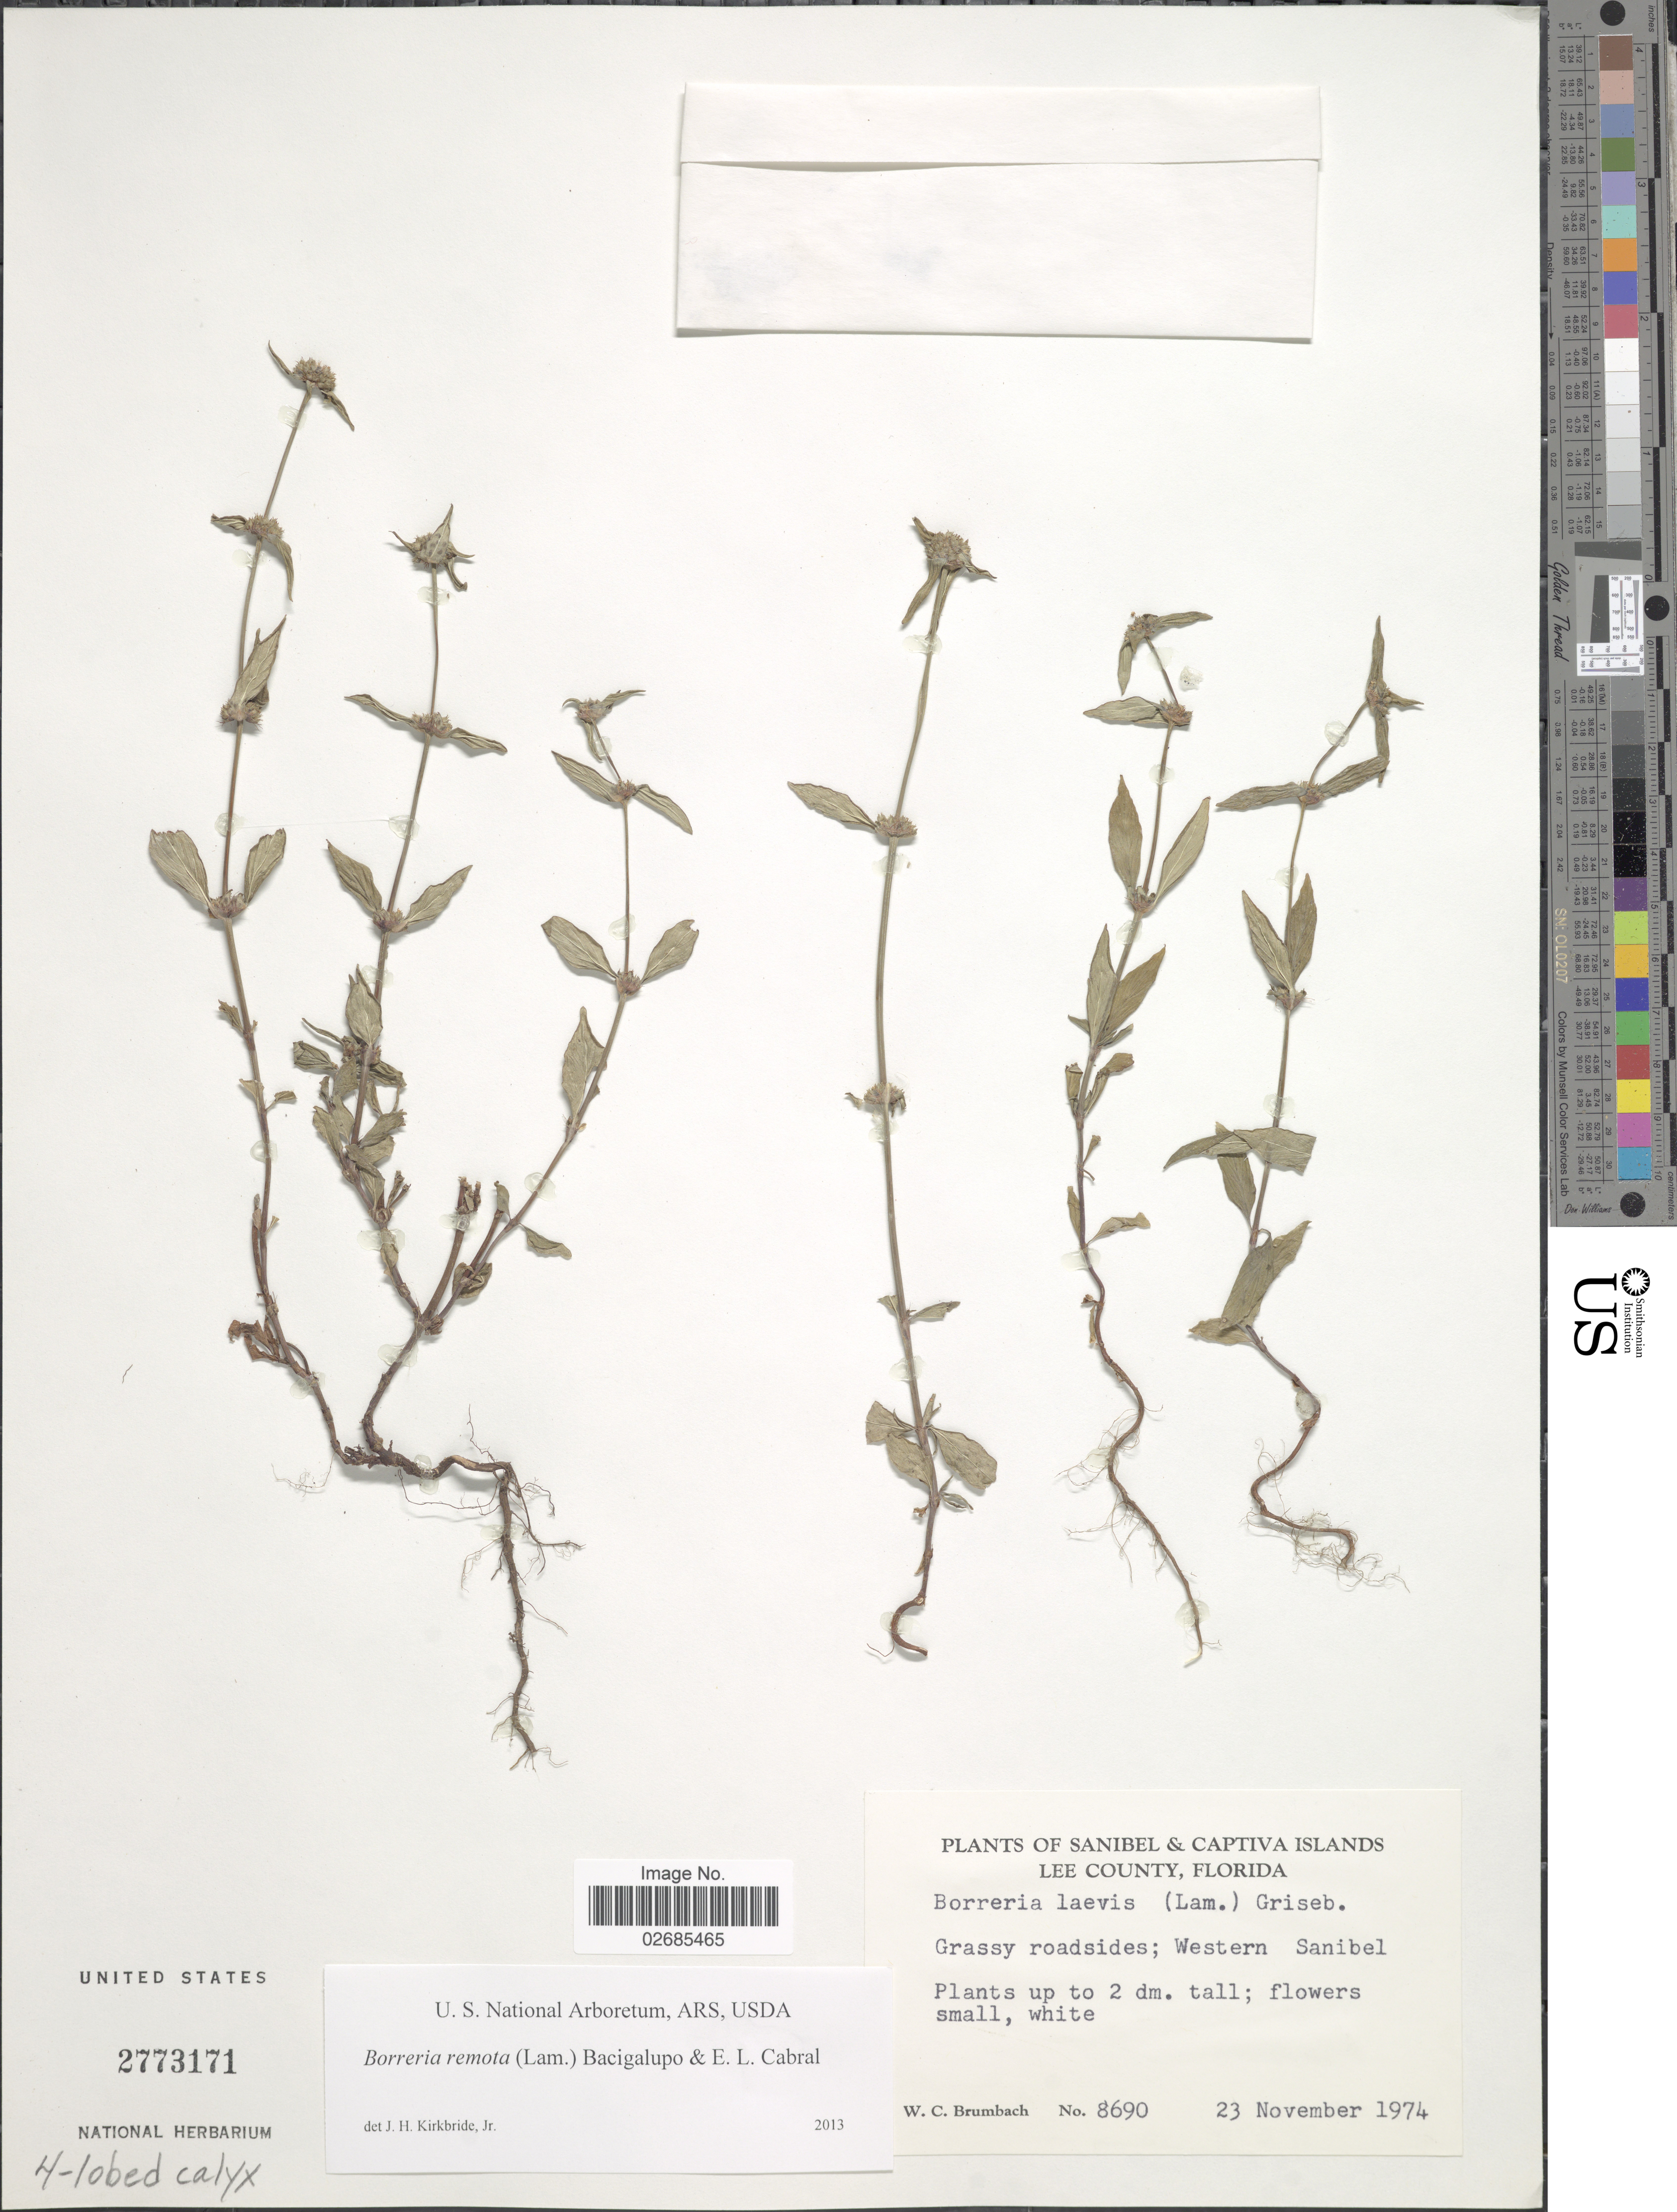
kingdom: Plantae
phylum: Tracheophyta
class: Magnoliopsida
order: Gentianales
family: Rubiaceae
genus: Borreria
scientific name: Borreria remota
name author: (Lam.) Bacigalupo & E.L. Cabral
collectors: W. C. Brumbach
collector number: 8690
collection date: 1974-11-23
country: United States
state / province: Florida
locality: Sanibel & Captiva Islands. Lee County. Grassy roadsides; Western Sanibel.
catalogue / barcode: US 2773171